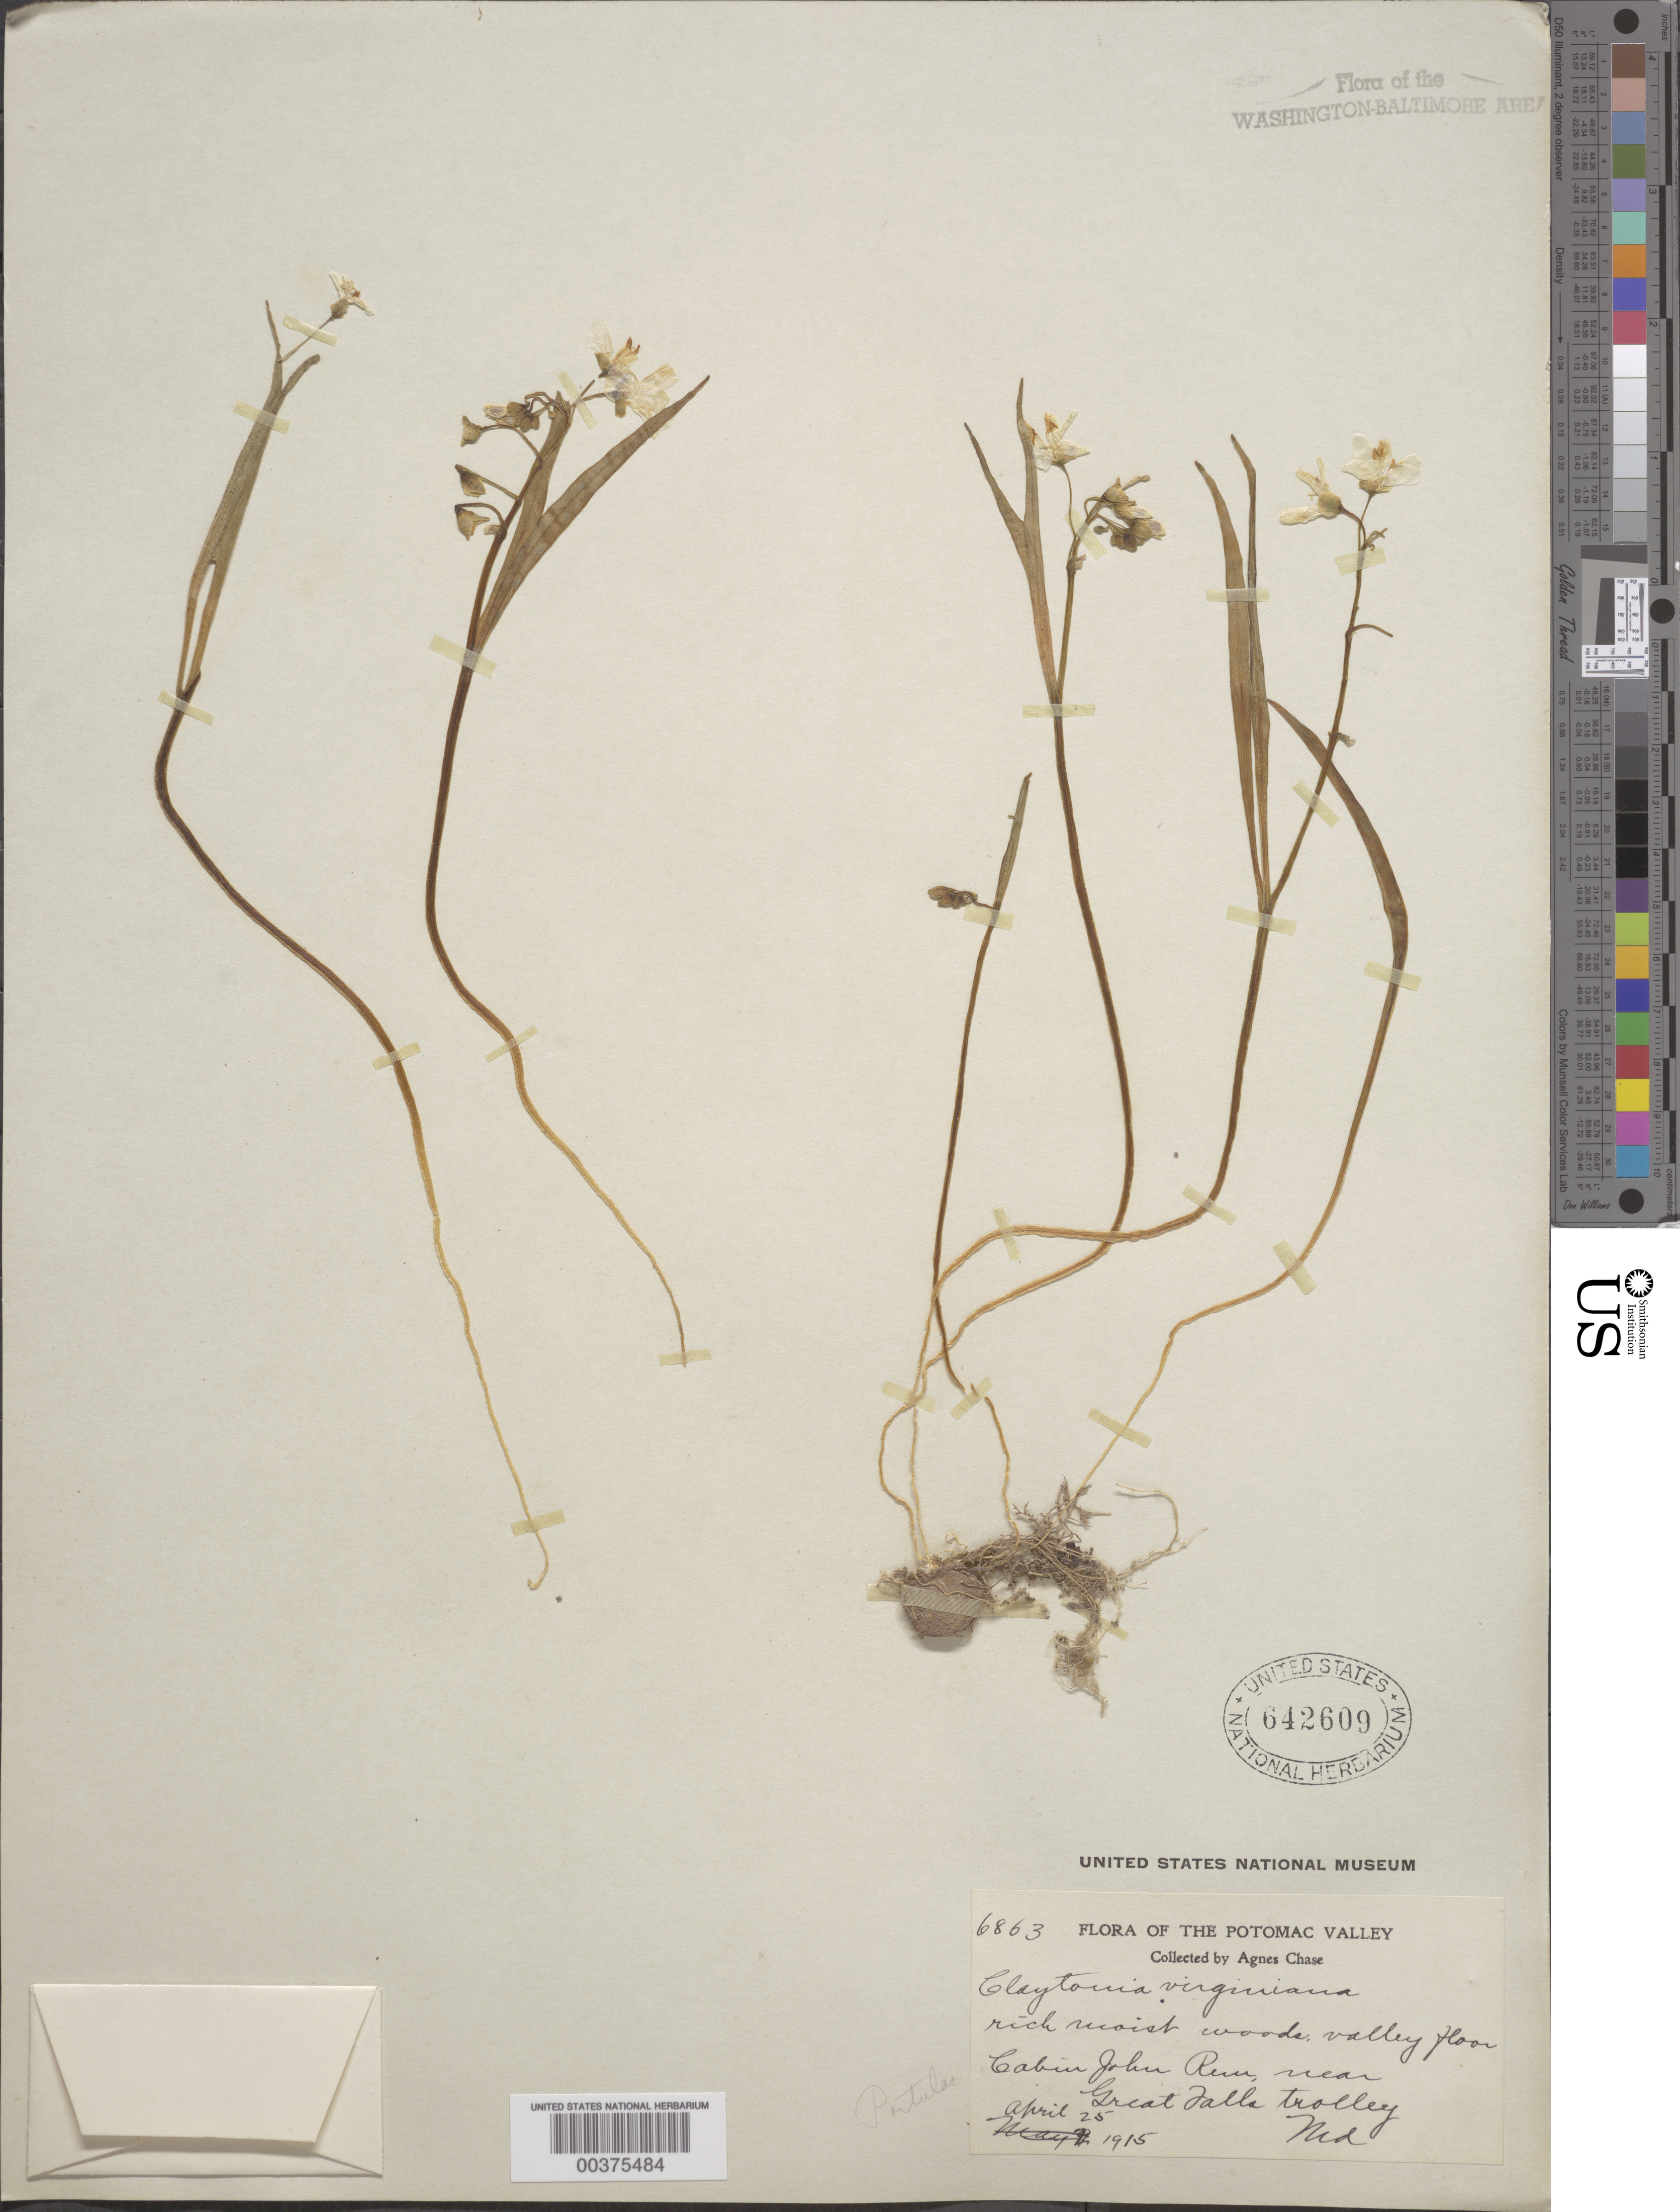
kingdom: Plantae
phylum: Tracheophyta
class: Magnoliopsida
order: Caryophyllales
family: Montiaceae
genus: Claytonia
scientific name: Claytonia virginica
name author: L.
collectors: L. Smith & C. C. Smith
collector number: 4388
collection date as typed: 04 Apr 1948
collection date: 1948-04-04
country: United States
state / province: Maryland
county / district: Montgomery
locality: Rock Creek, Kensington Rock Creek Park and Vicinity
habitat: Pine woods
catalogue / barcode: US 1946609